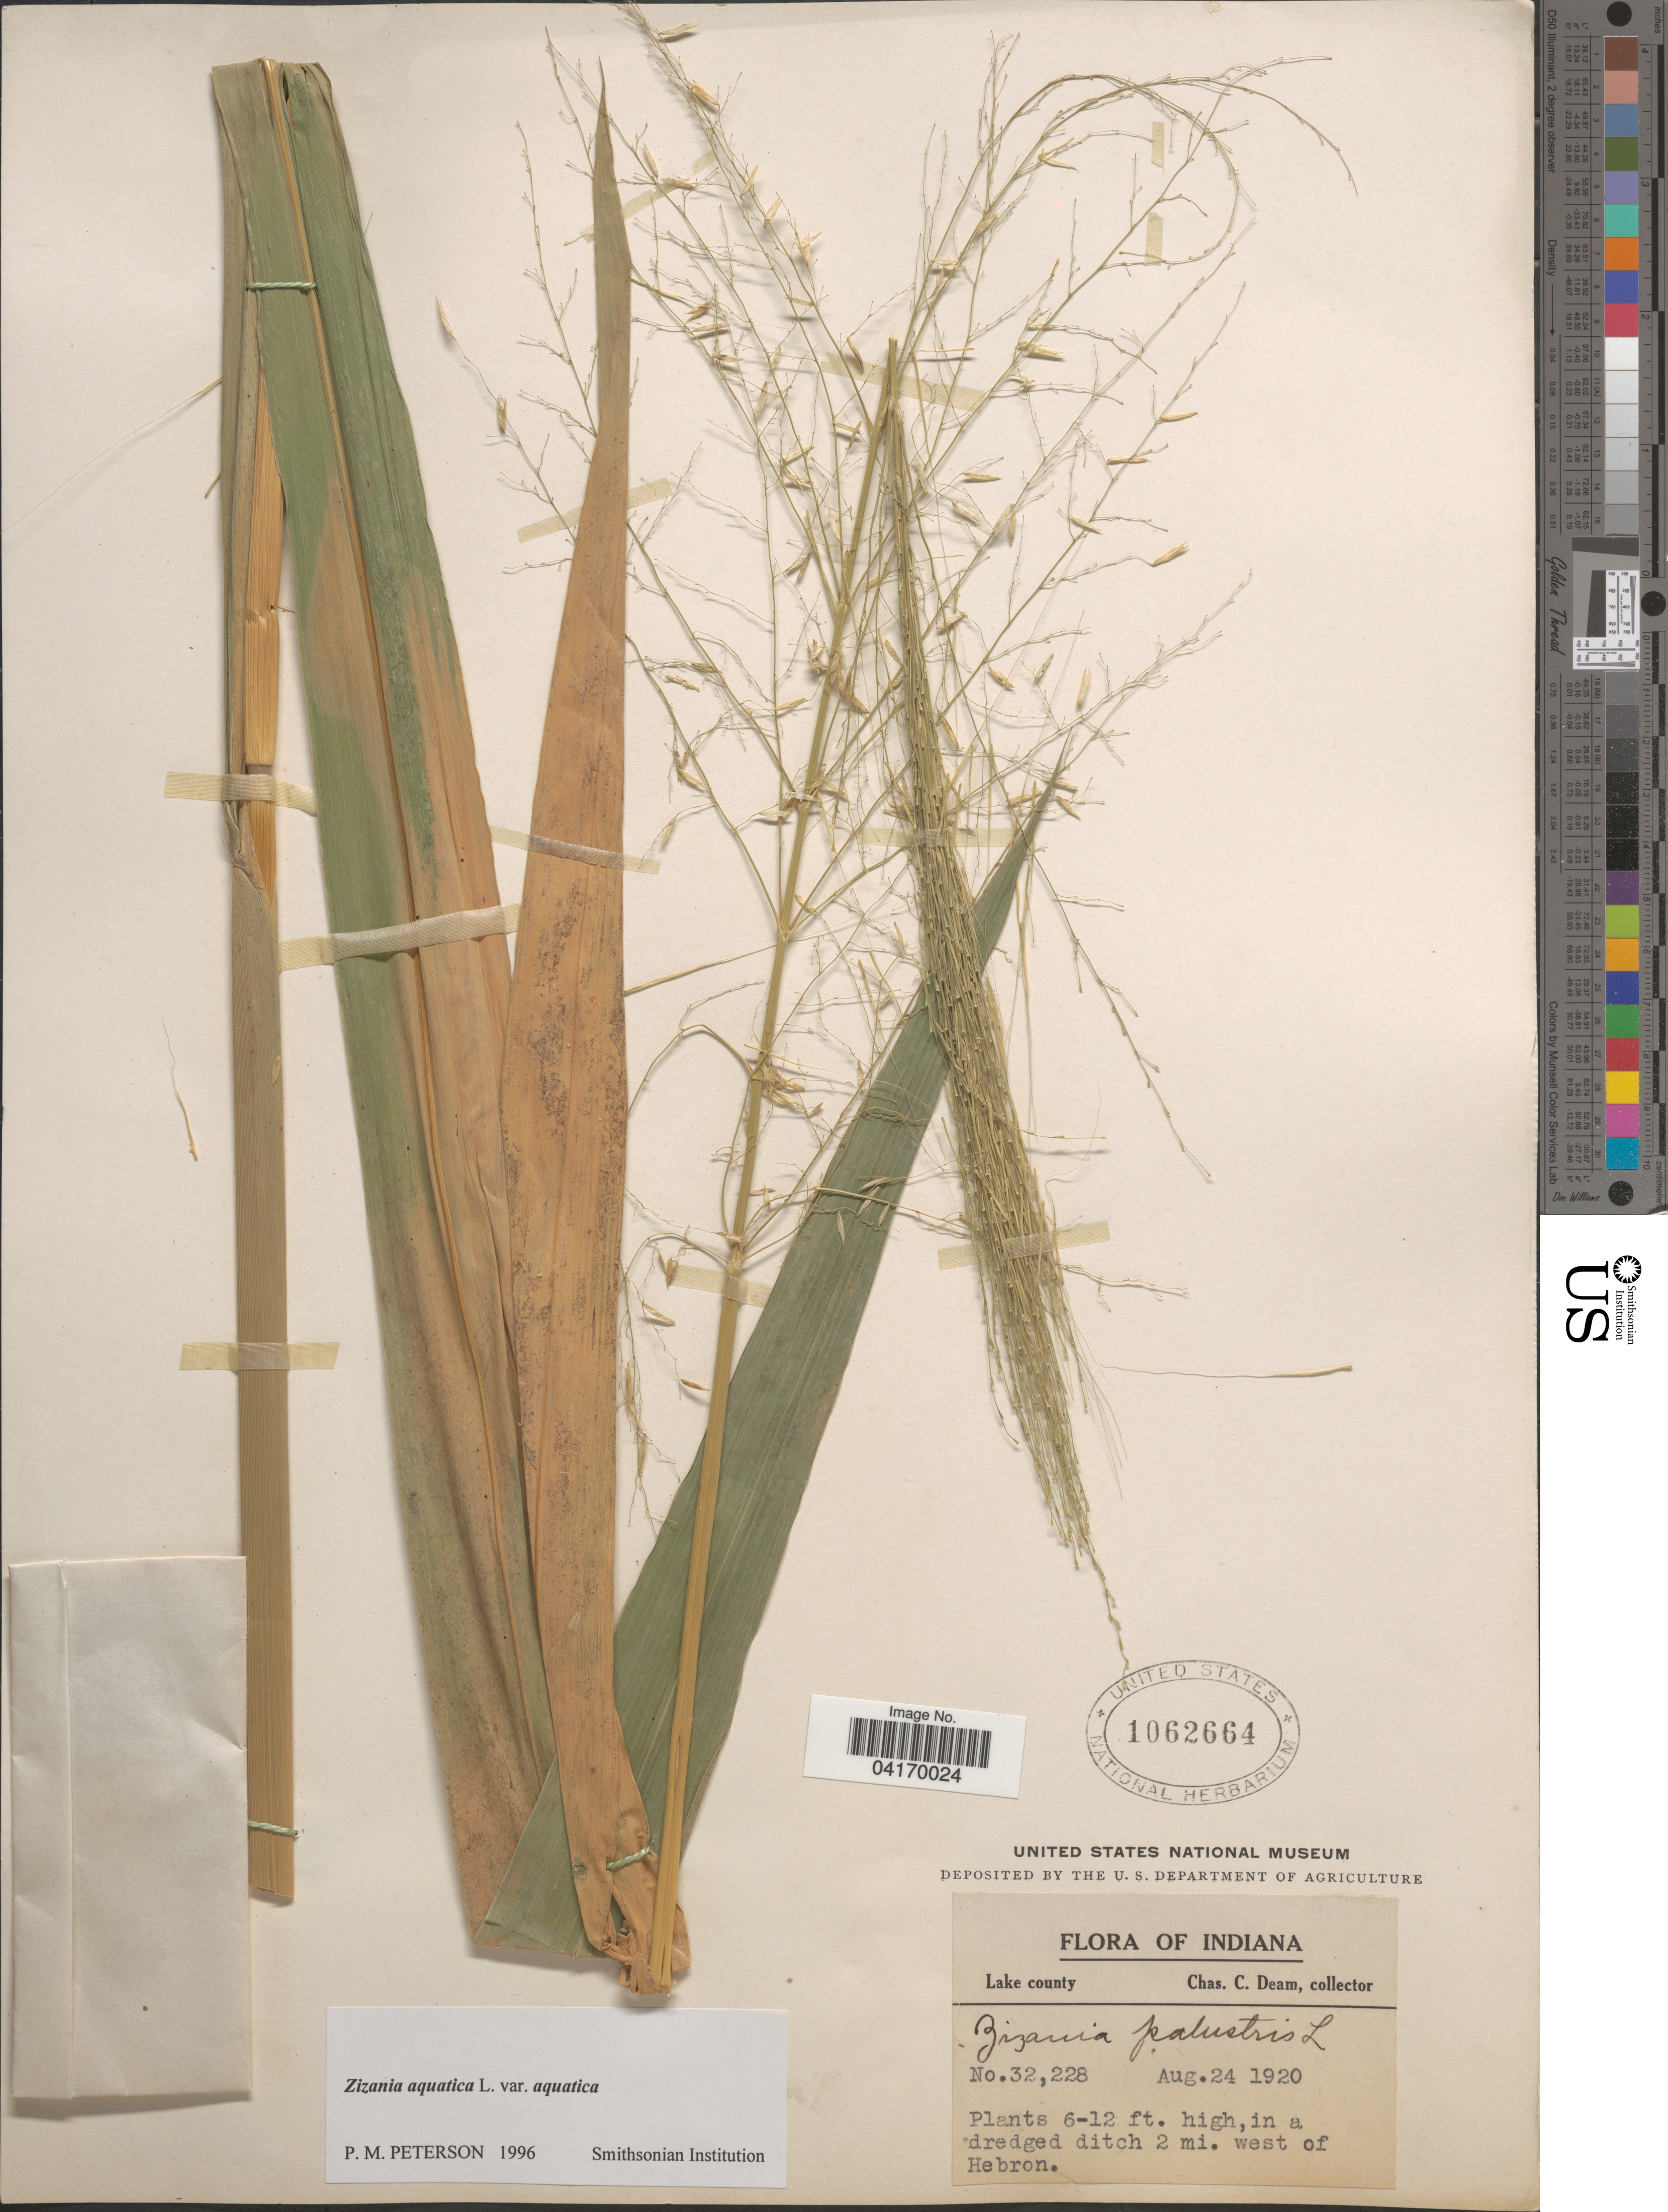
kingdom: Plantae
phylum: Tracheophyta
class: Liliopsida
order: Poales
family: Poaceae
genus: Zizania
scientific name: Zizania aquatica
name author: L.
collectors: C. C. Deam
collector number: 32228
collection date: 1920-08-24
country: United States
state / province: Indiana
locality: Lake county. Plants 6-12 ft. high, in a dredged ditch 2 mi. west of Hebron.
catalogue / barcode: US 1062664